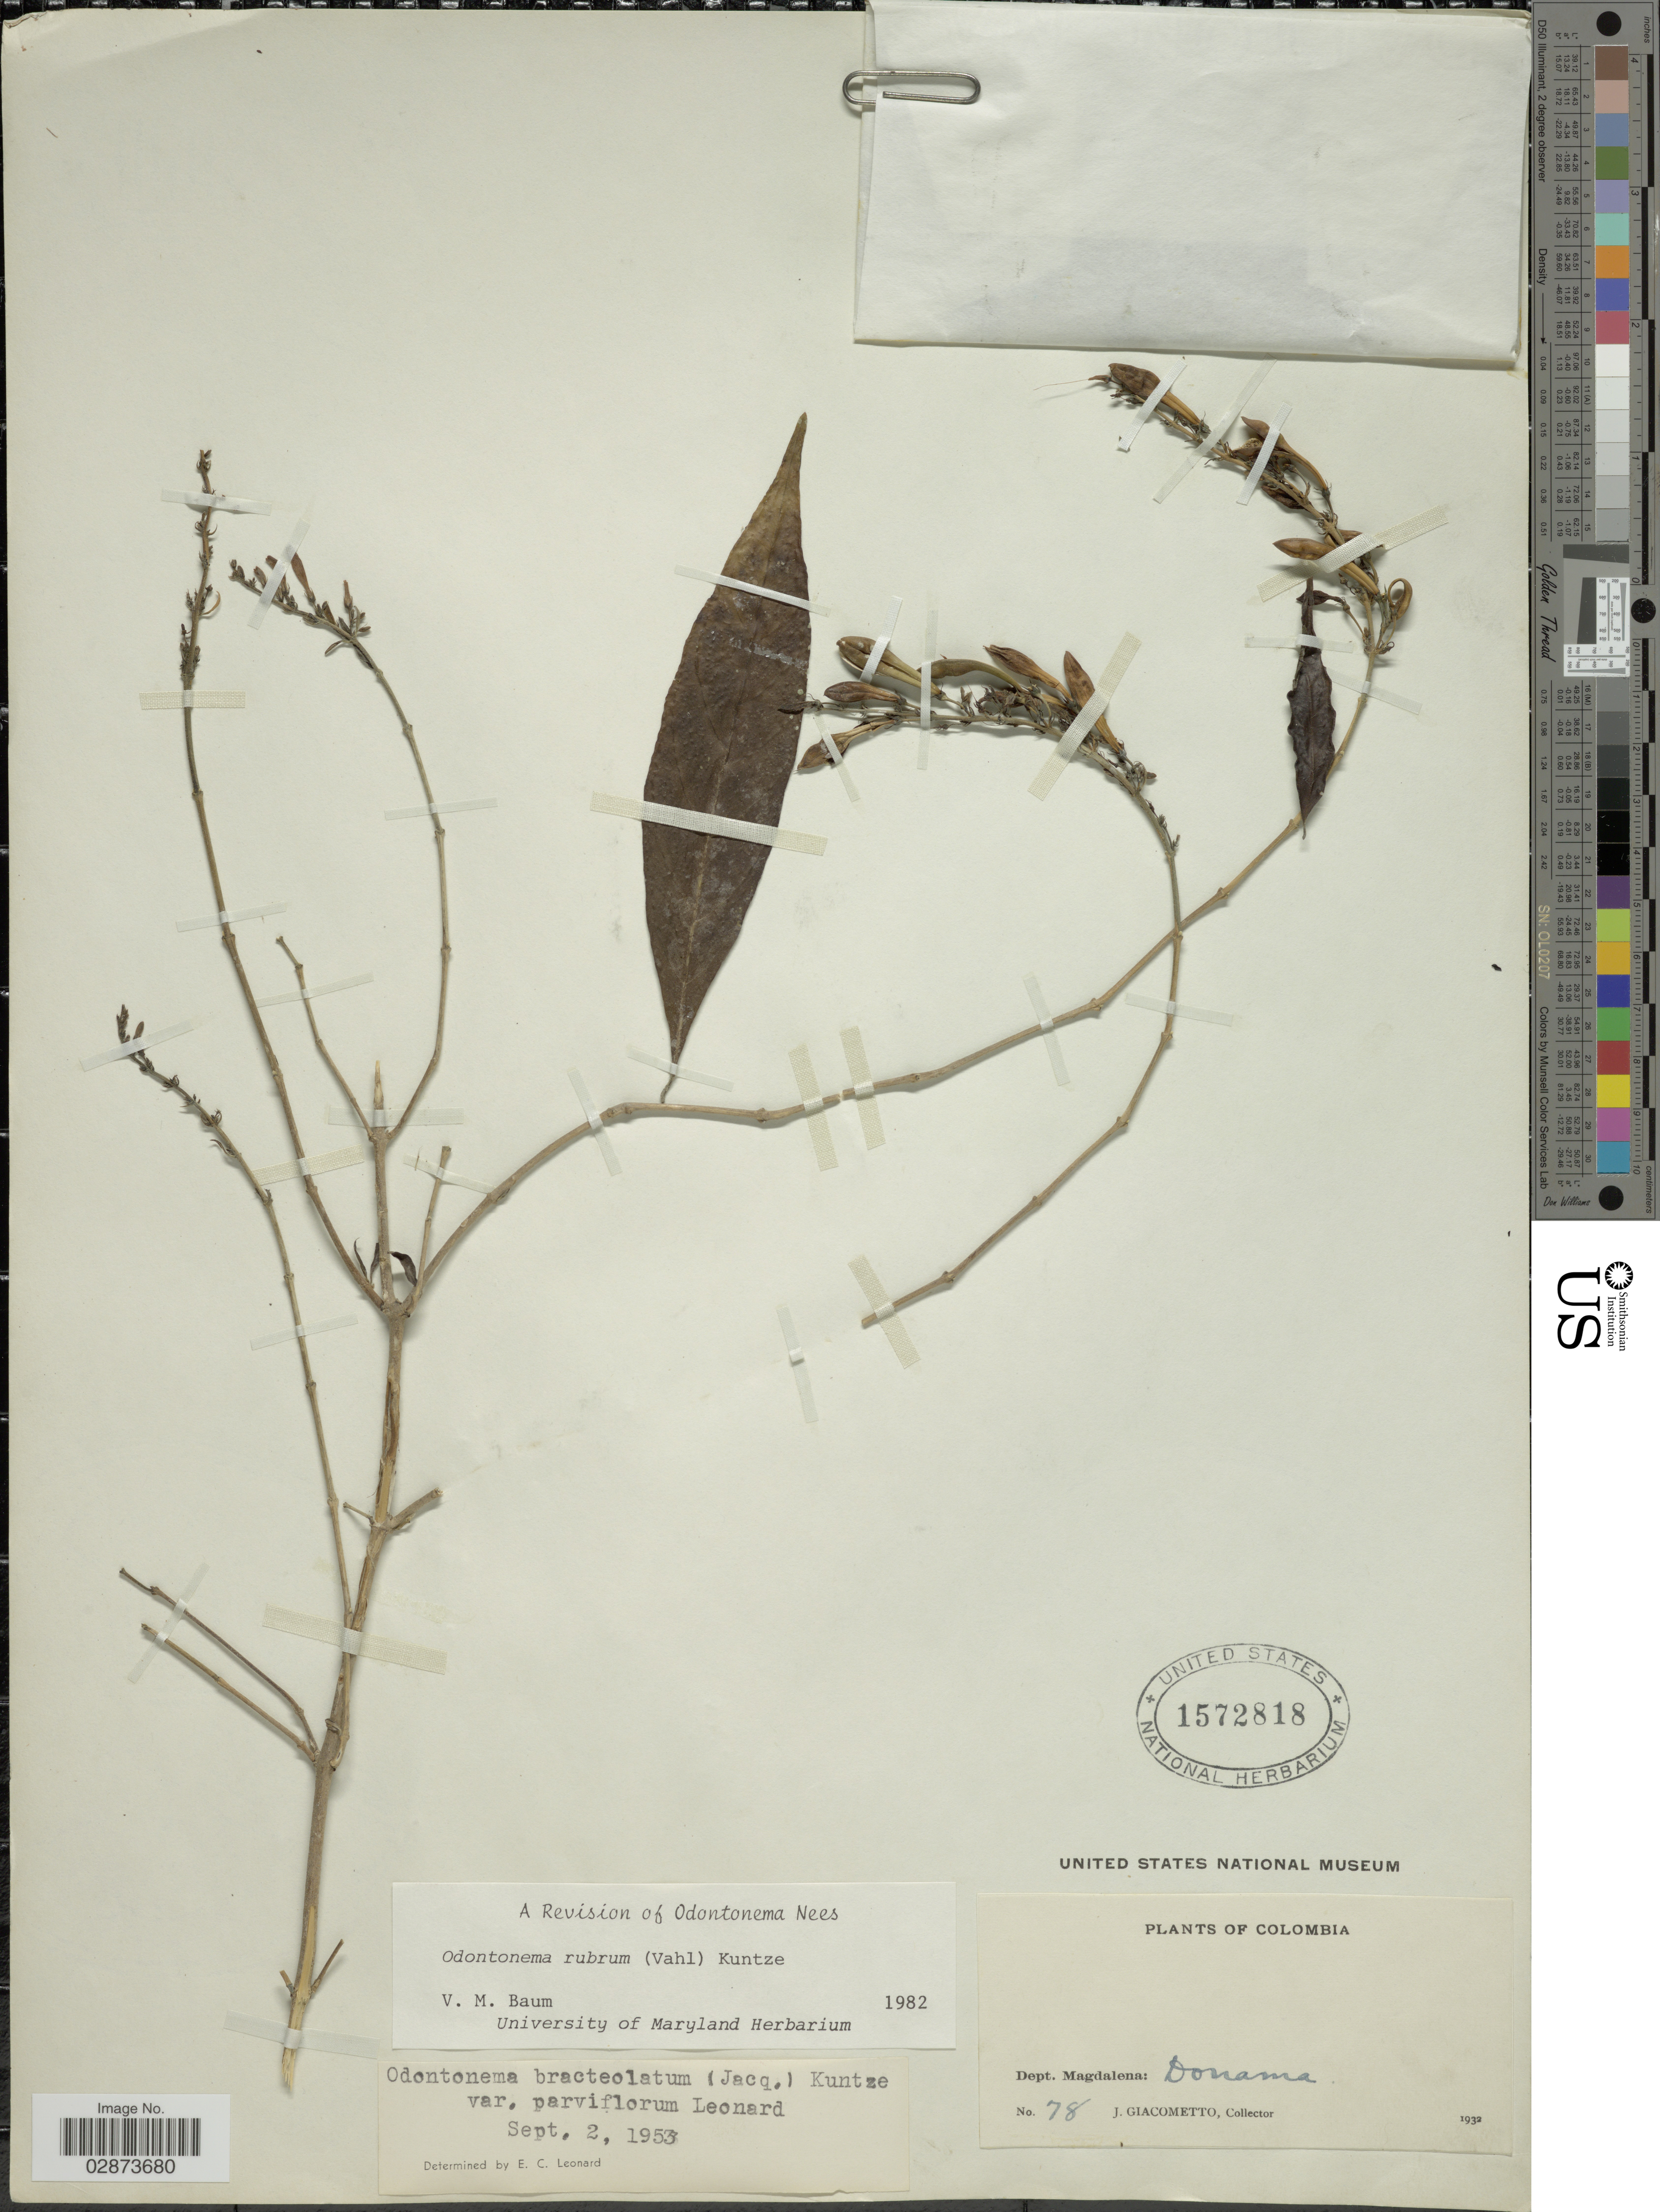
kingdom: Plantae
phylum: Tracheophyta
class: Magnoliopsida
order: Lamiales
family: Acanthaceae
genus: Odontonema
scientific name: Odontonema rubrum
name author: (Vahl) Kuntze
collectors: J. Giacometto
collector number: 78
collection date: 1932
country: Colombia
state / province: Magdalena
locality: Dept. Magdalena: Donama.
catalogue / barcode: US 1572818